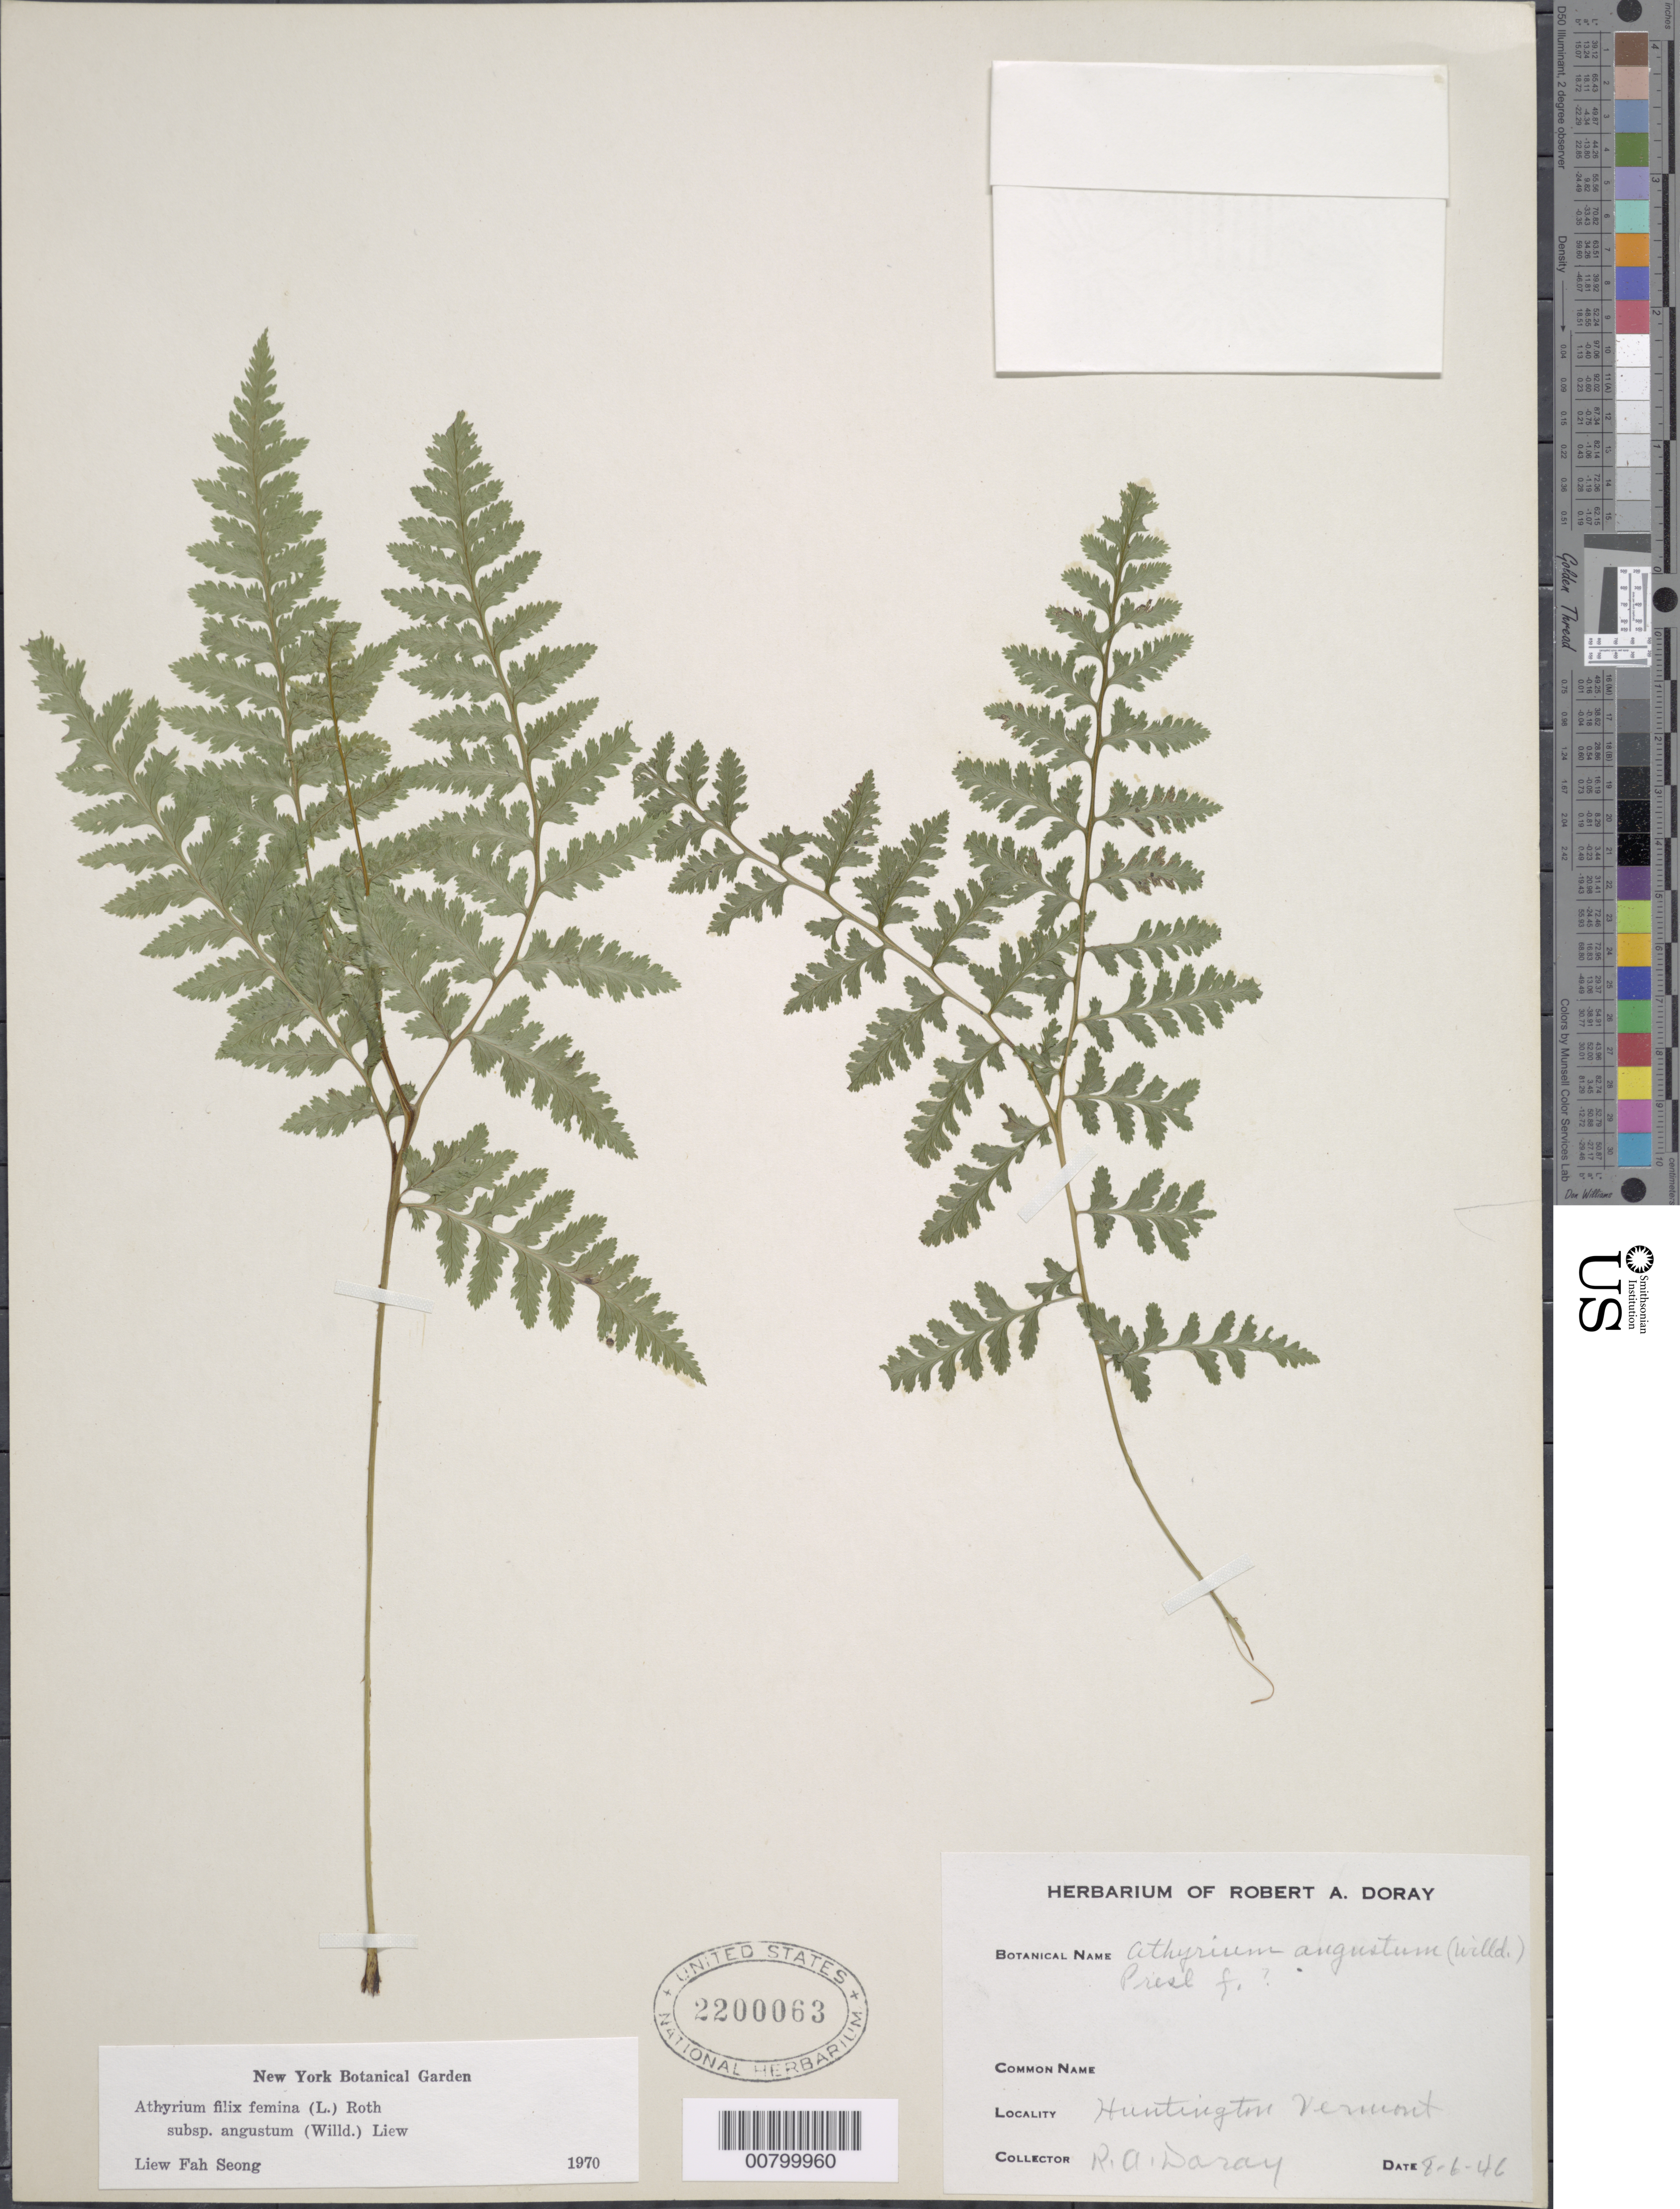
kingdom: Plantae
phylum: Tracheophyta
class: Polypodiopsida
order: Polypodiales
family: Athyriaceae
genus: Athyrium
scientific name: Athyrium filix-femina subsp. angustatum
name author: (Willd.) R.T. Clausen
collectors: R. Doray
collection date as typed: Transcribed d/m/y: 6/8/46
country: United States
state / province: Vermont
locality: Huntington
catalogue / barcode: US 2200063